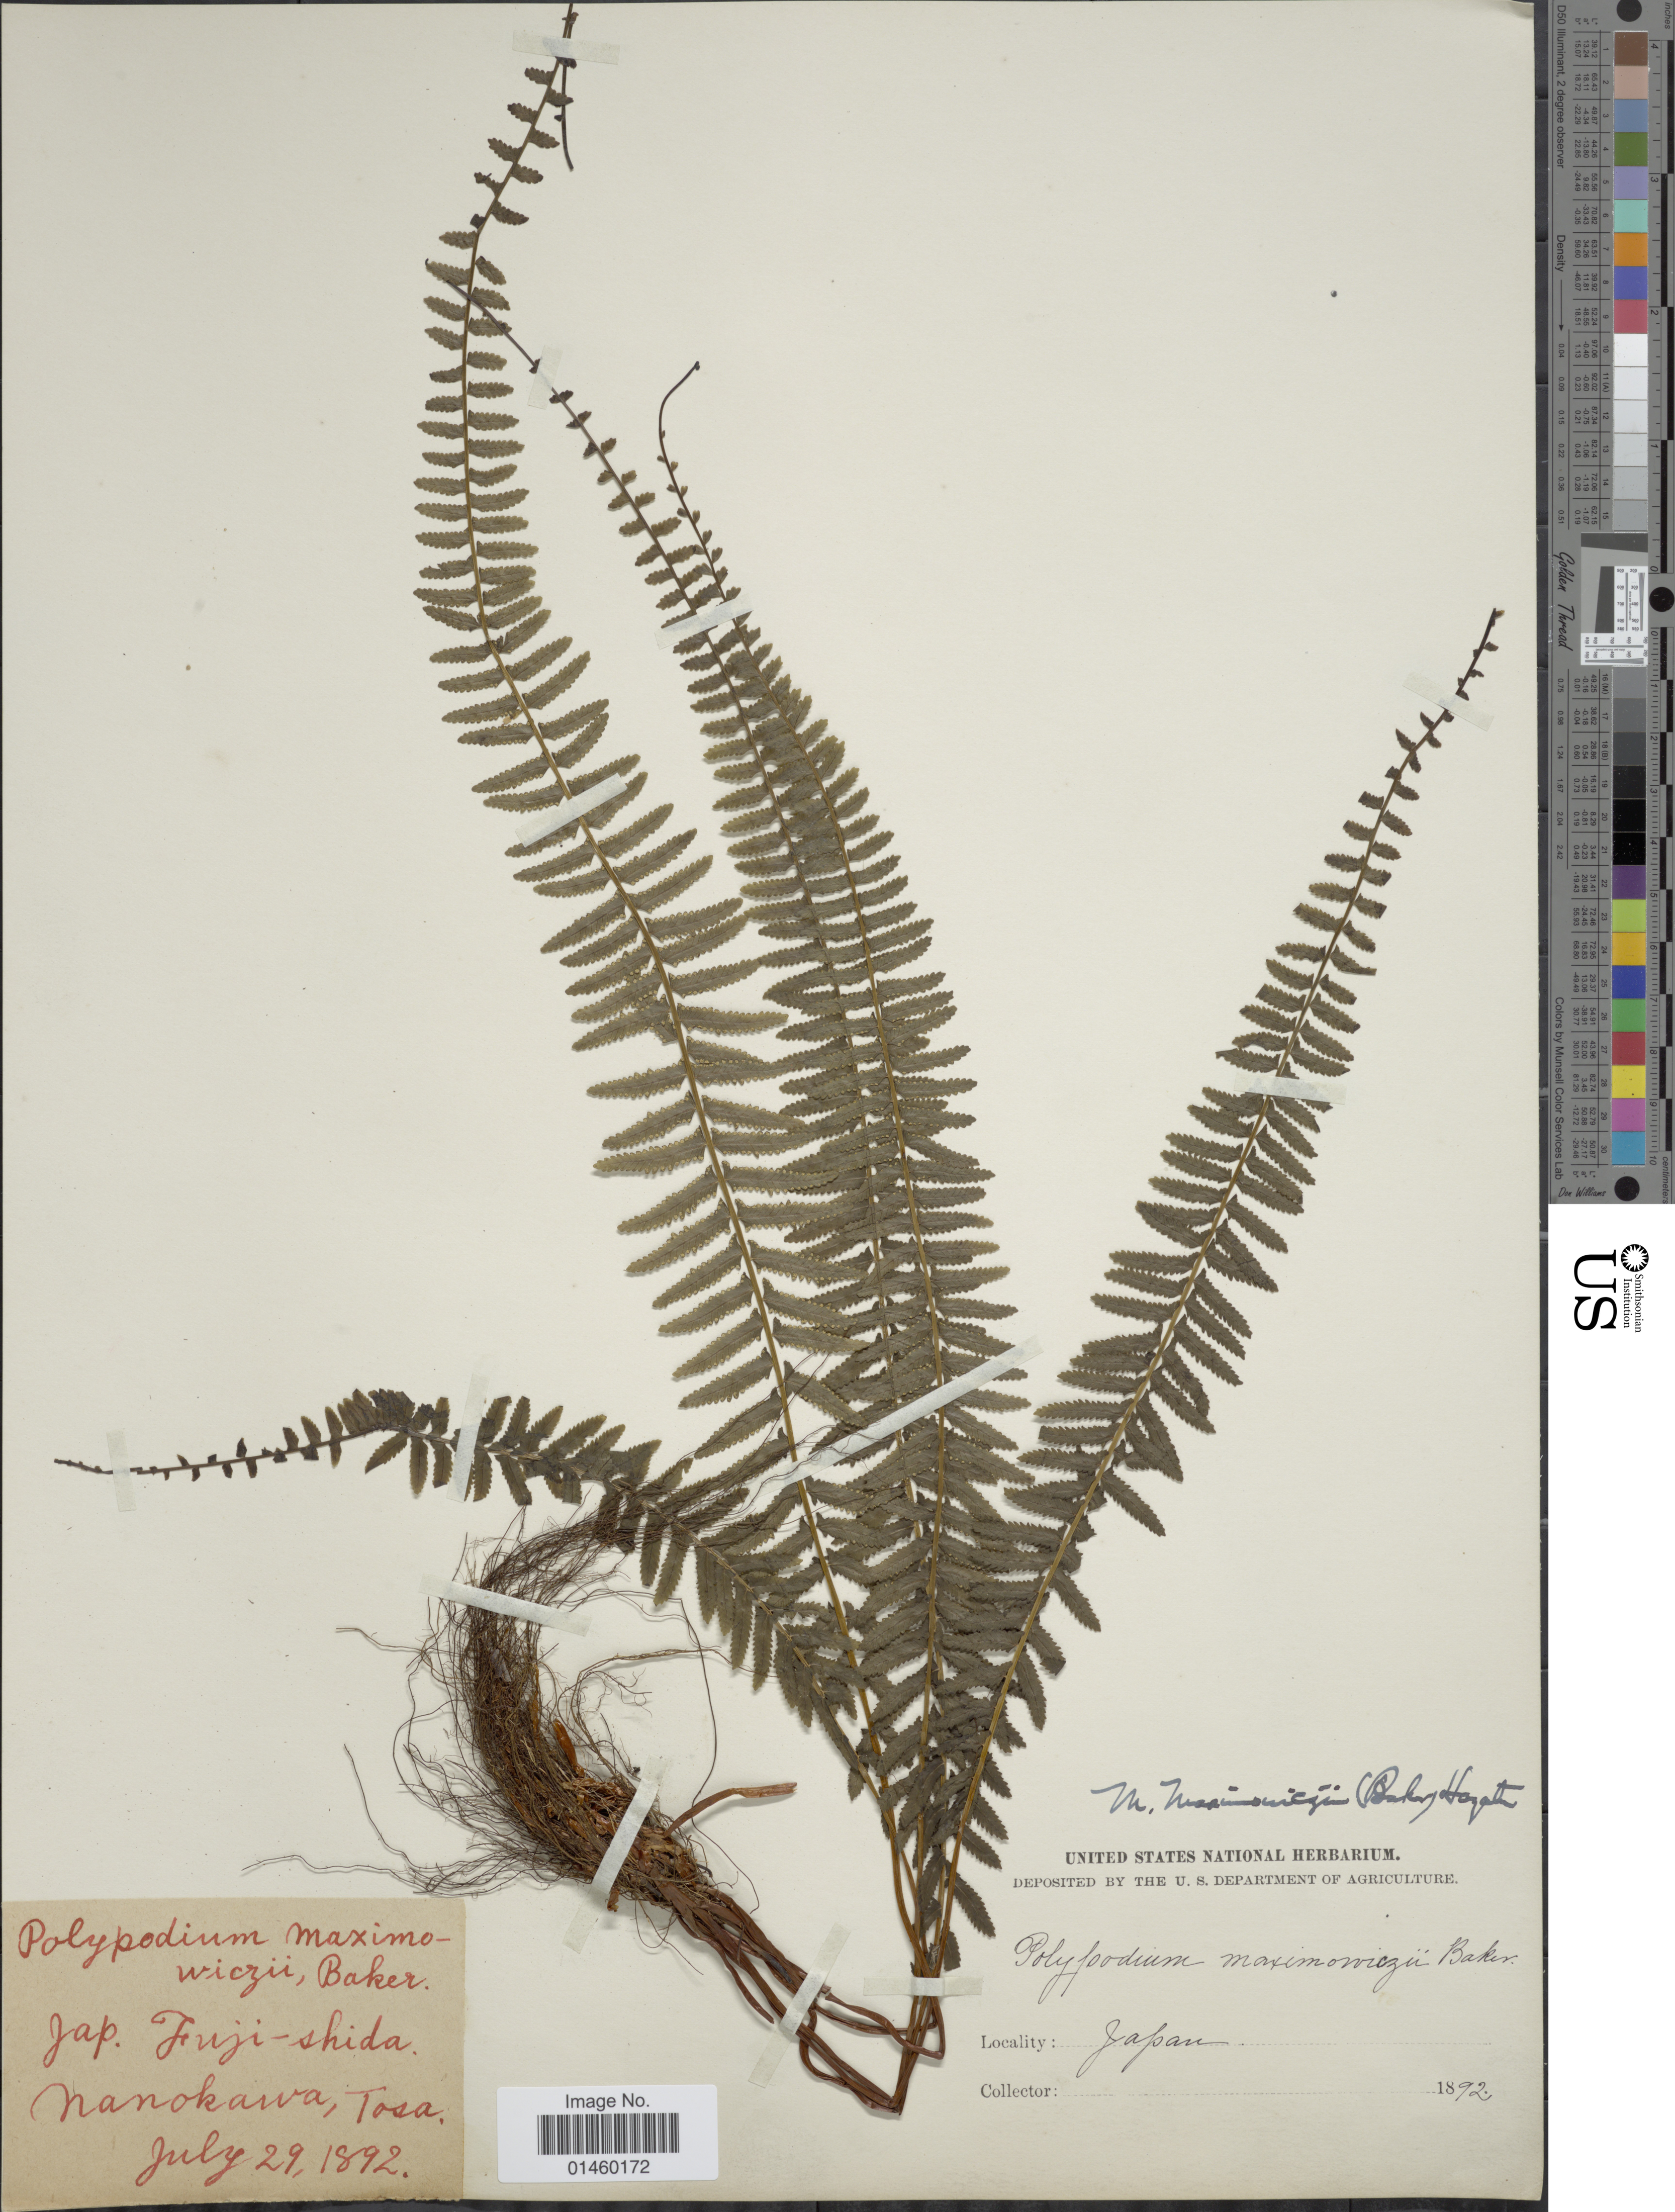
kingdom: Plantae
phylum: Tracheophyta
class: Polypodiopsida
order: Polypodiales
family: Dennstaedtiaceae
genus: Monachosorum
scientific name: Monachosorum maximowiczii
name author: (Baker) Hayata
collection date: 1892-07-29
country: Japan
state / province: Koti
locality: Nanokawa, Tosa.